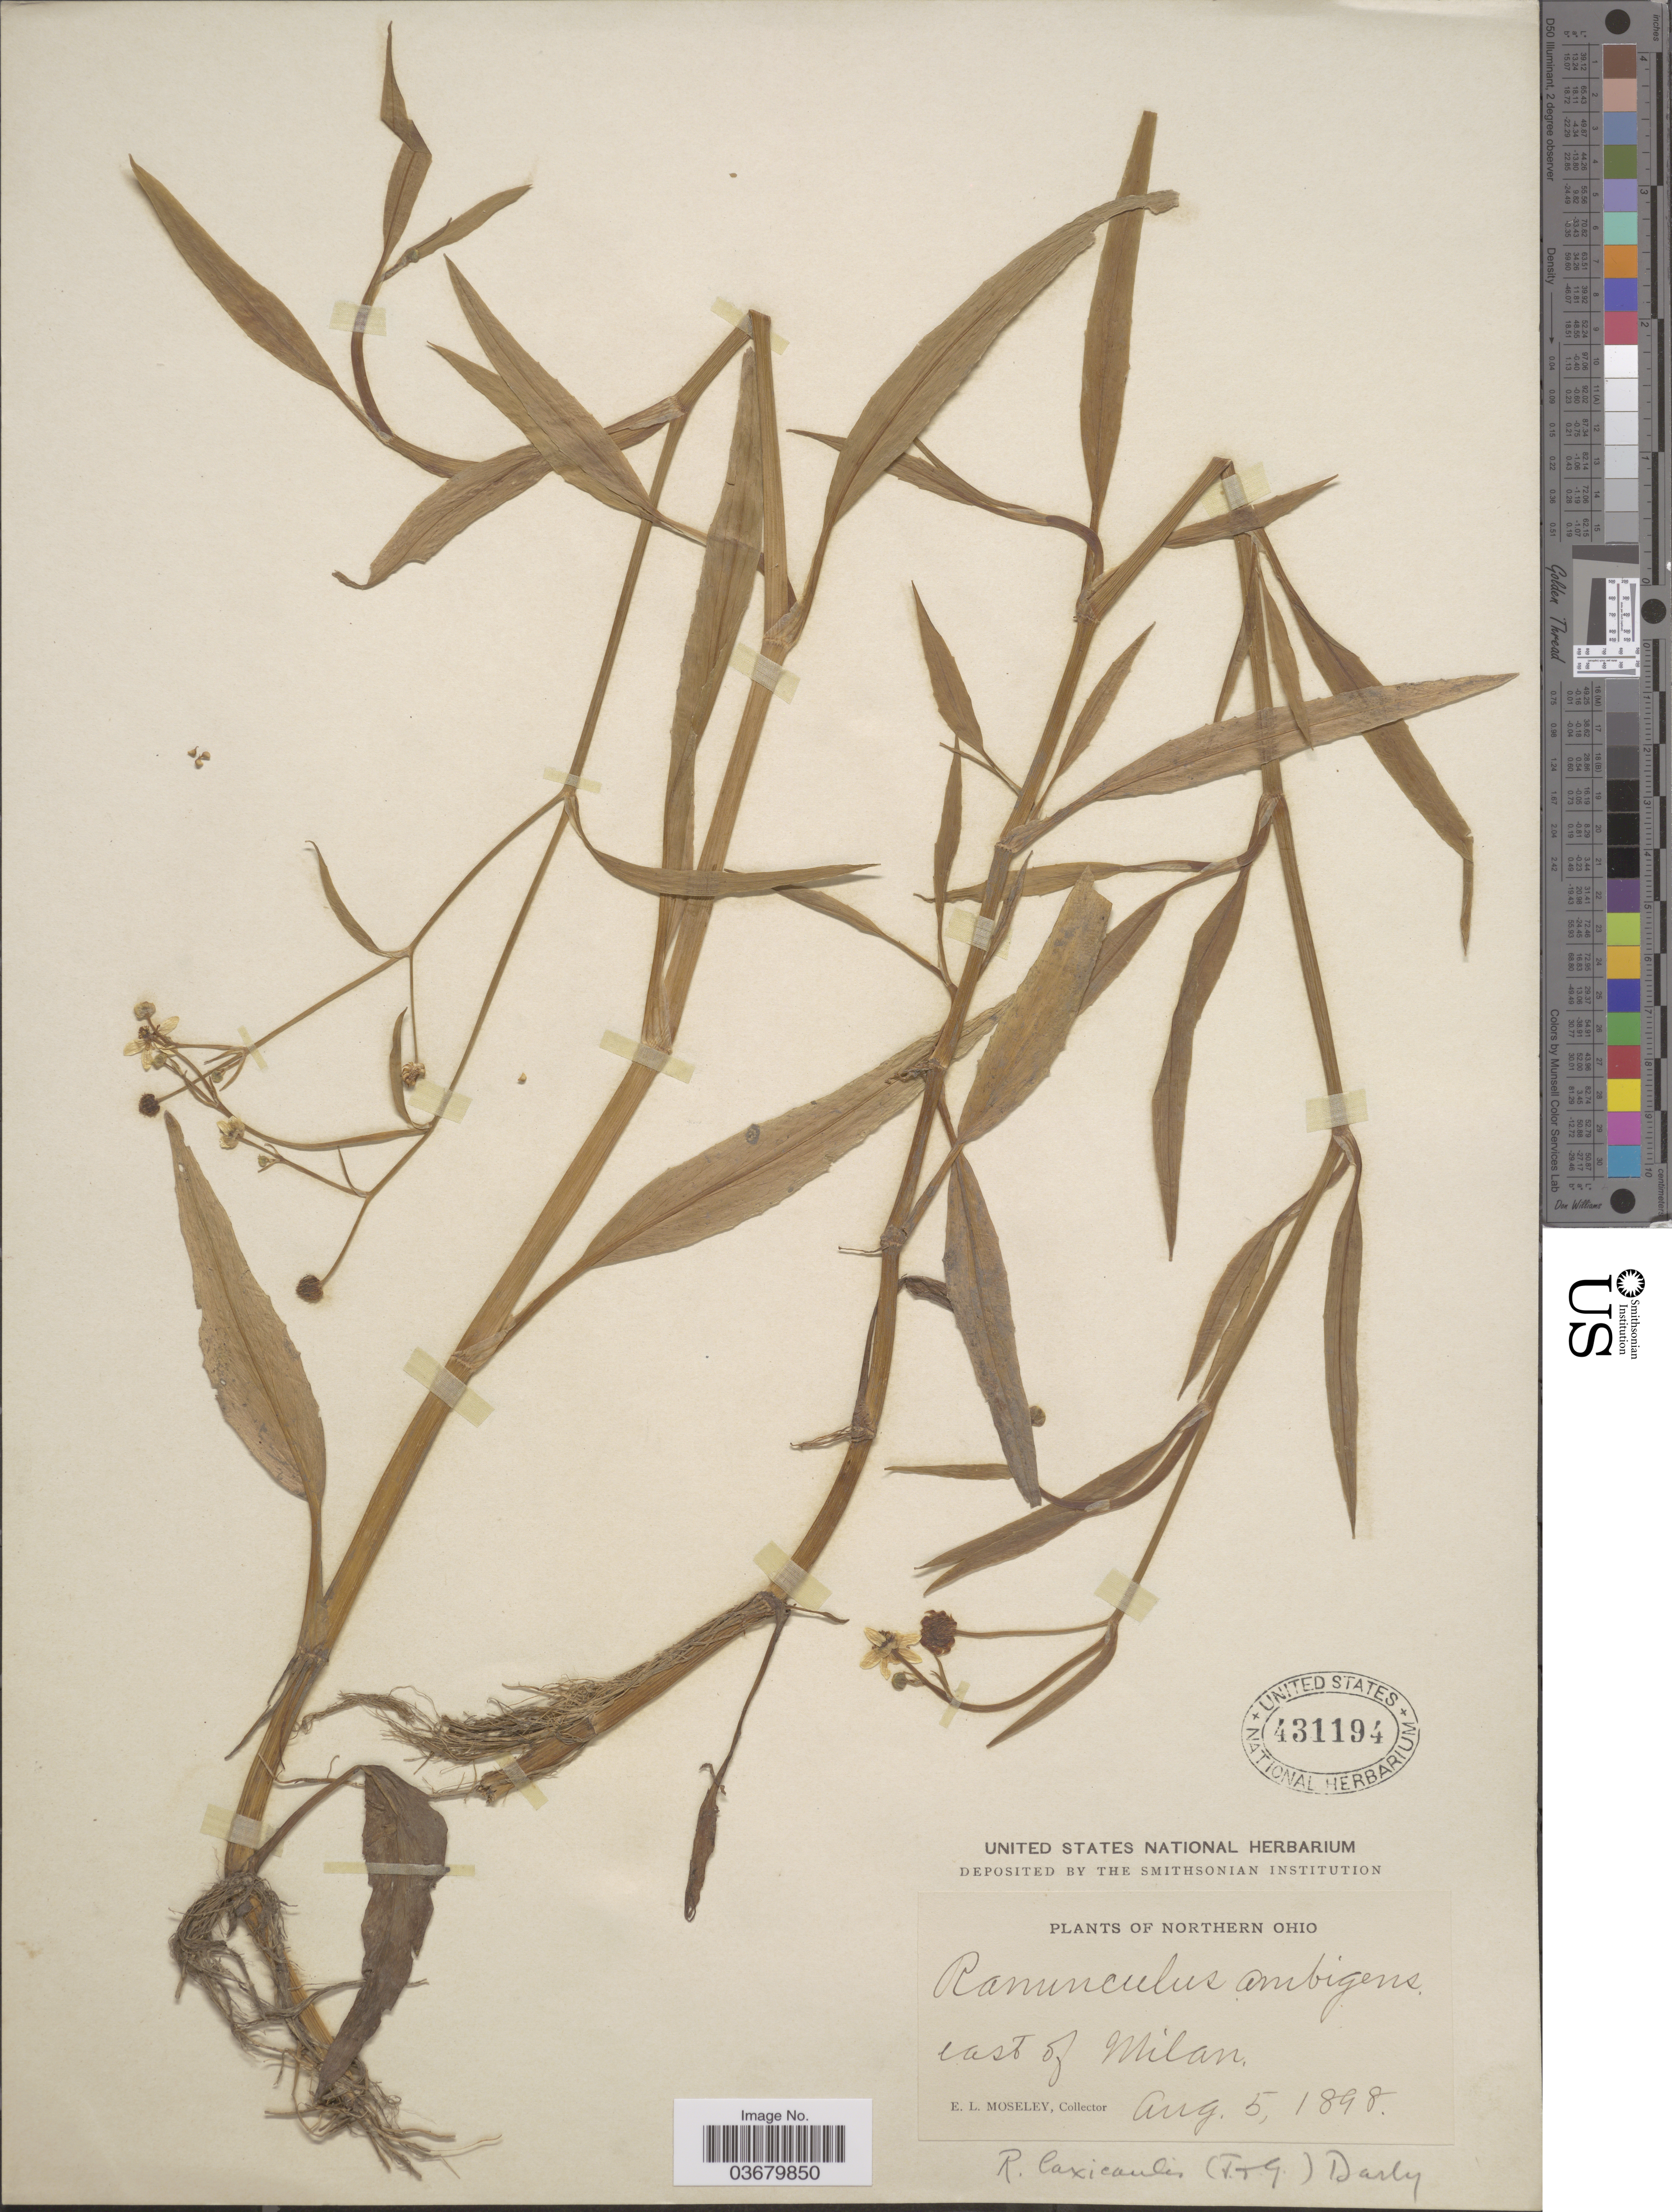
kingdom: Plantae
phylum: Tracheophyta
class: Magnoliopsida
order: Ranunculales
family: Ranunculaceae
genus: Ranunculus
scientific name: Ranunculus ambigens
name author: S. Watson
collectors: E. Moseley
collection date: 1898-08-05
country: United States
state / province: Ohio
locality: Northern Ohio. East of Milan.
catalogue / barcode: US 431194